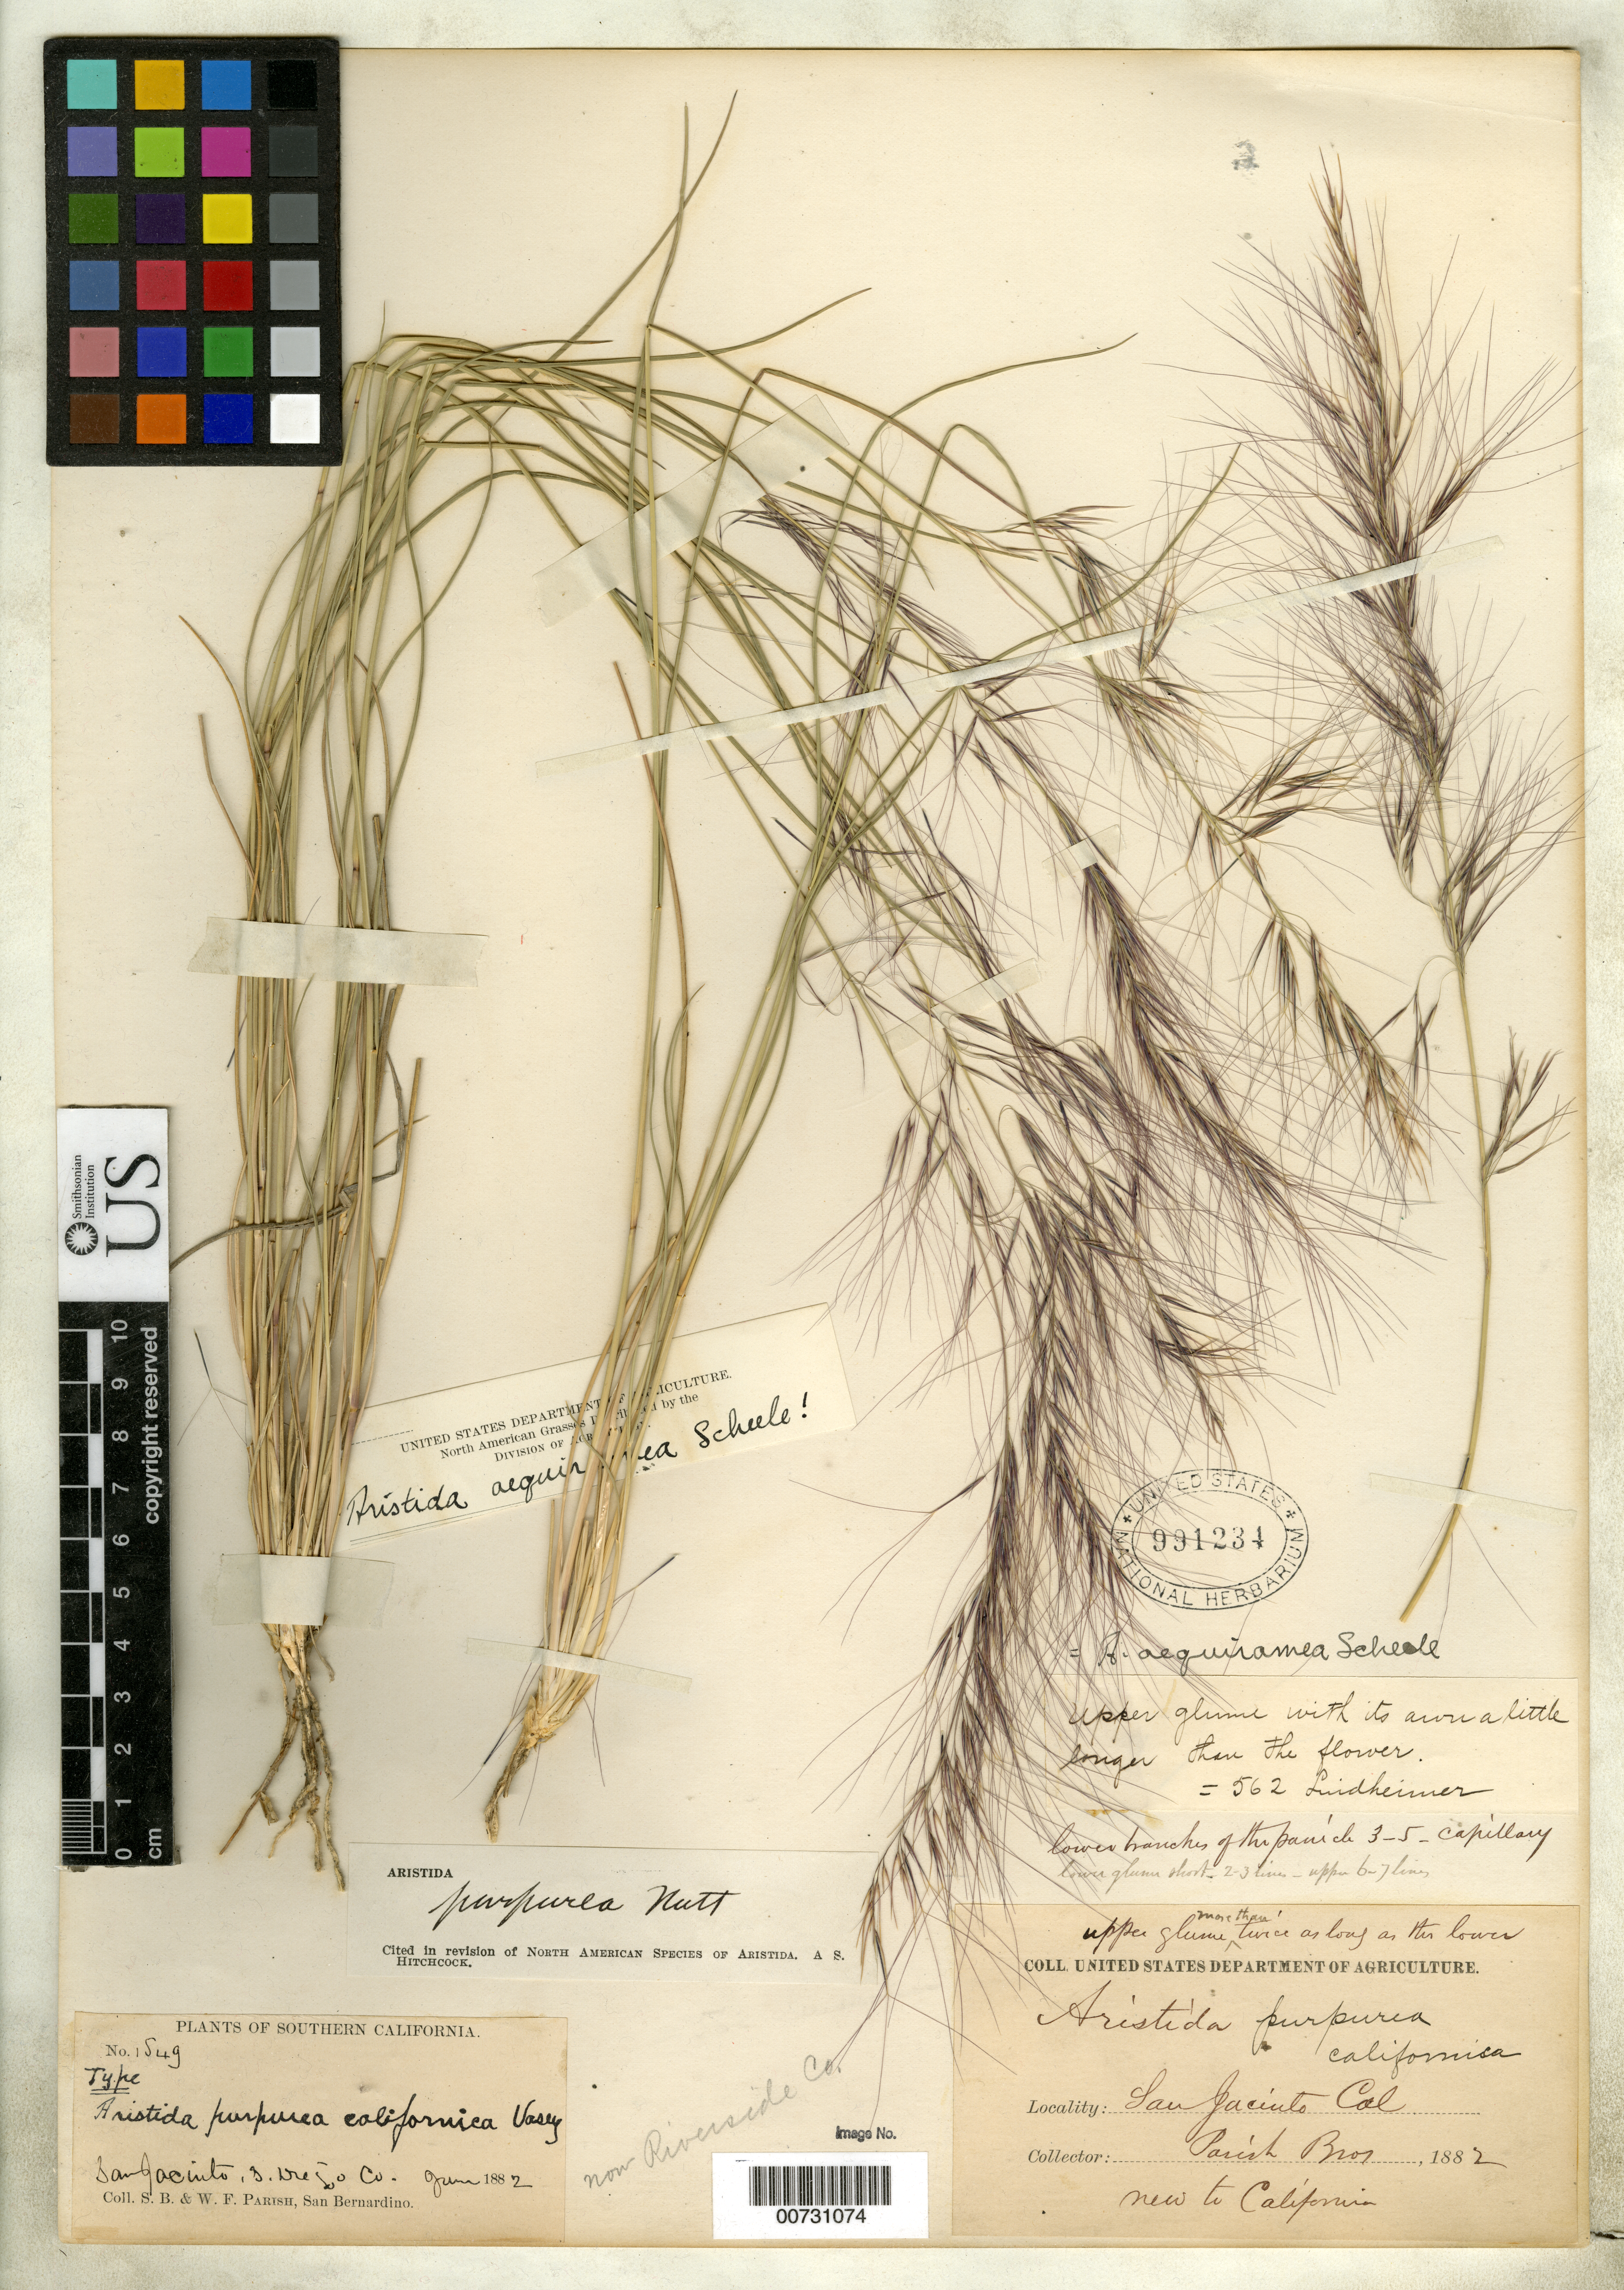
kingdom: Plantae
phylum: Tracheophyta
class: Liliopsida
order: Poales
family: Poaceae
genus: Aristida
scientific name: Aristida purpurea var. californica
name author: Vasey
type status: Syntype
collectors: S. B. Parish & W. F. Parish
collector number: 1549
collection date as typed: Jun 1882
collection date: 1882-06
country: United States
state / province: California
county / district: Riverside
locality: San Jacinto, S. Diego Co.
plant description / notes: Originally published as var. "california". No collections cited in protologue. Lectotypified on Lemmon 5474 by Hitchcock, Contr. U.S. Natl. Herb. 22: 556 (1924).; Specimen annotated "Type". Annotated as "californica" [although published as "california"].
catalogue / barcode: US 991234